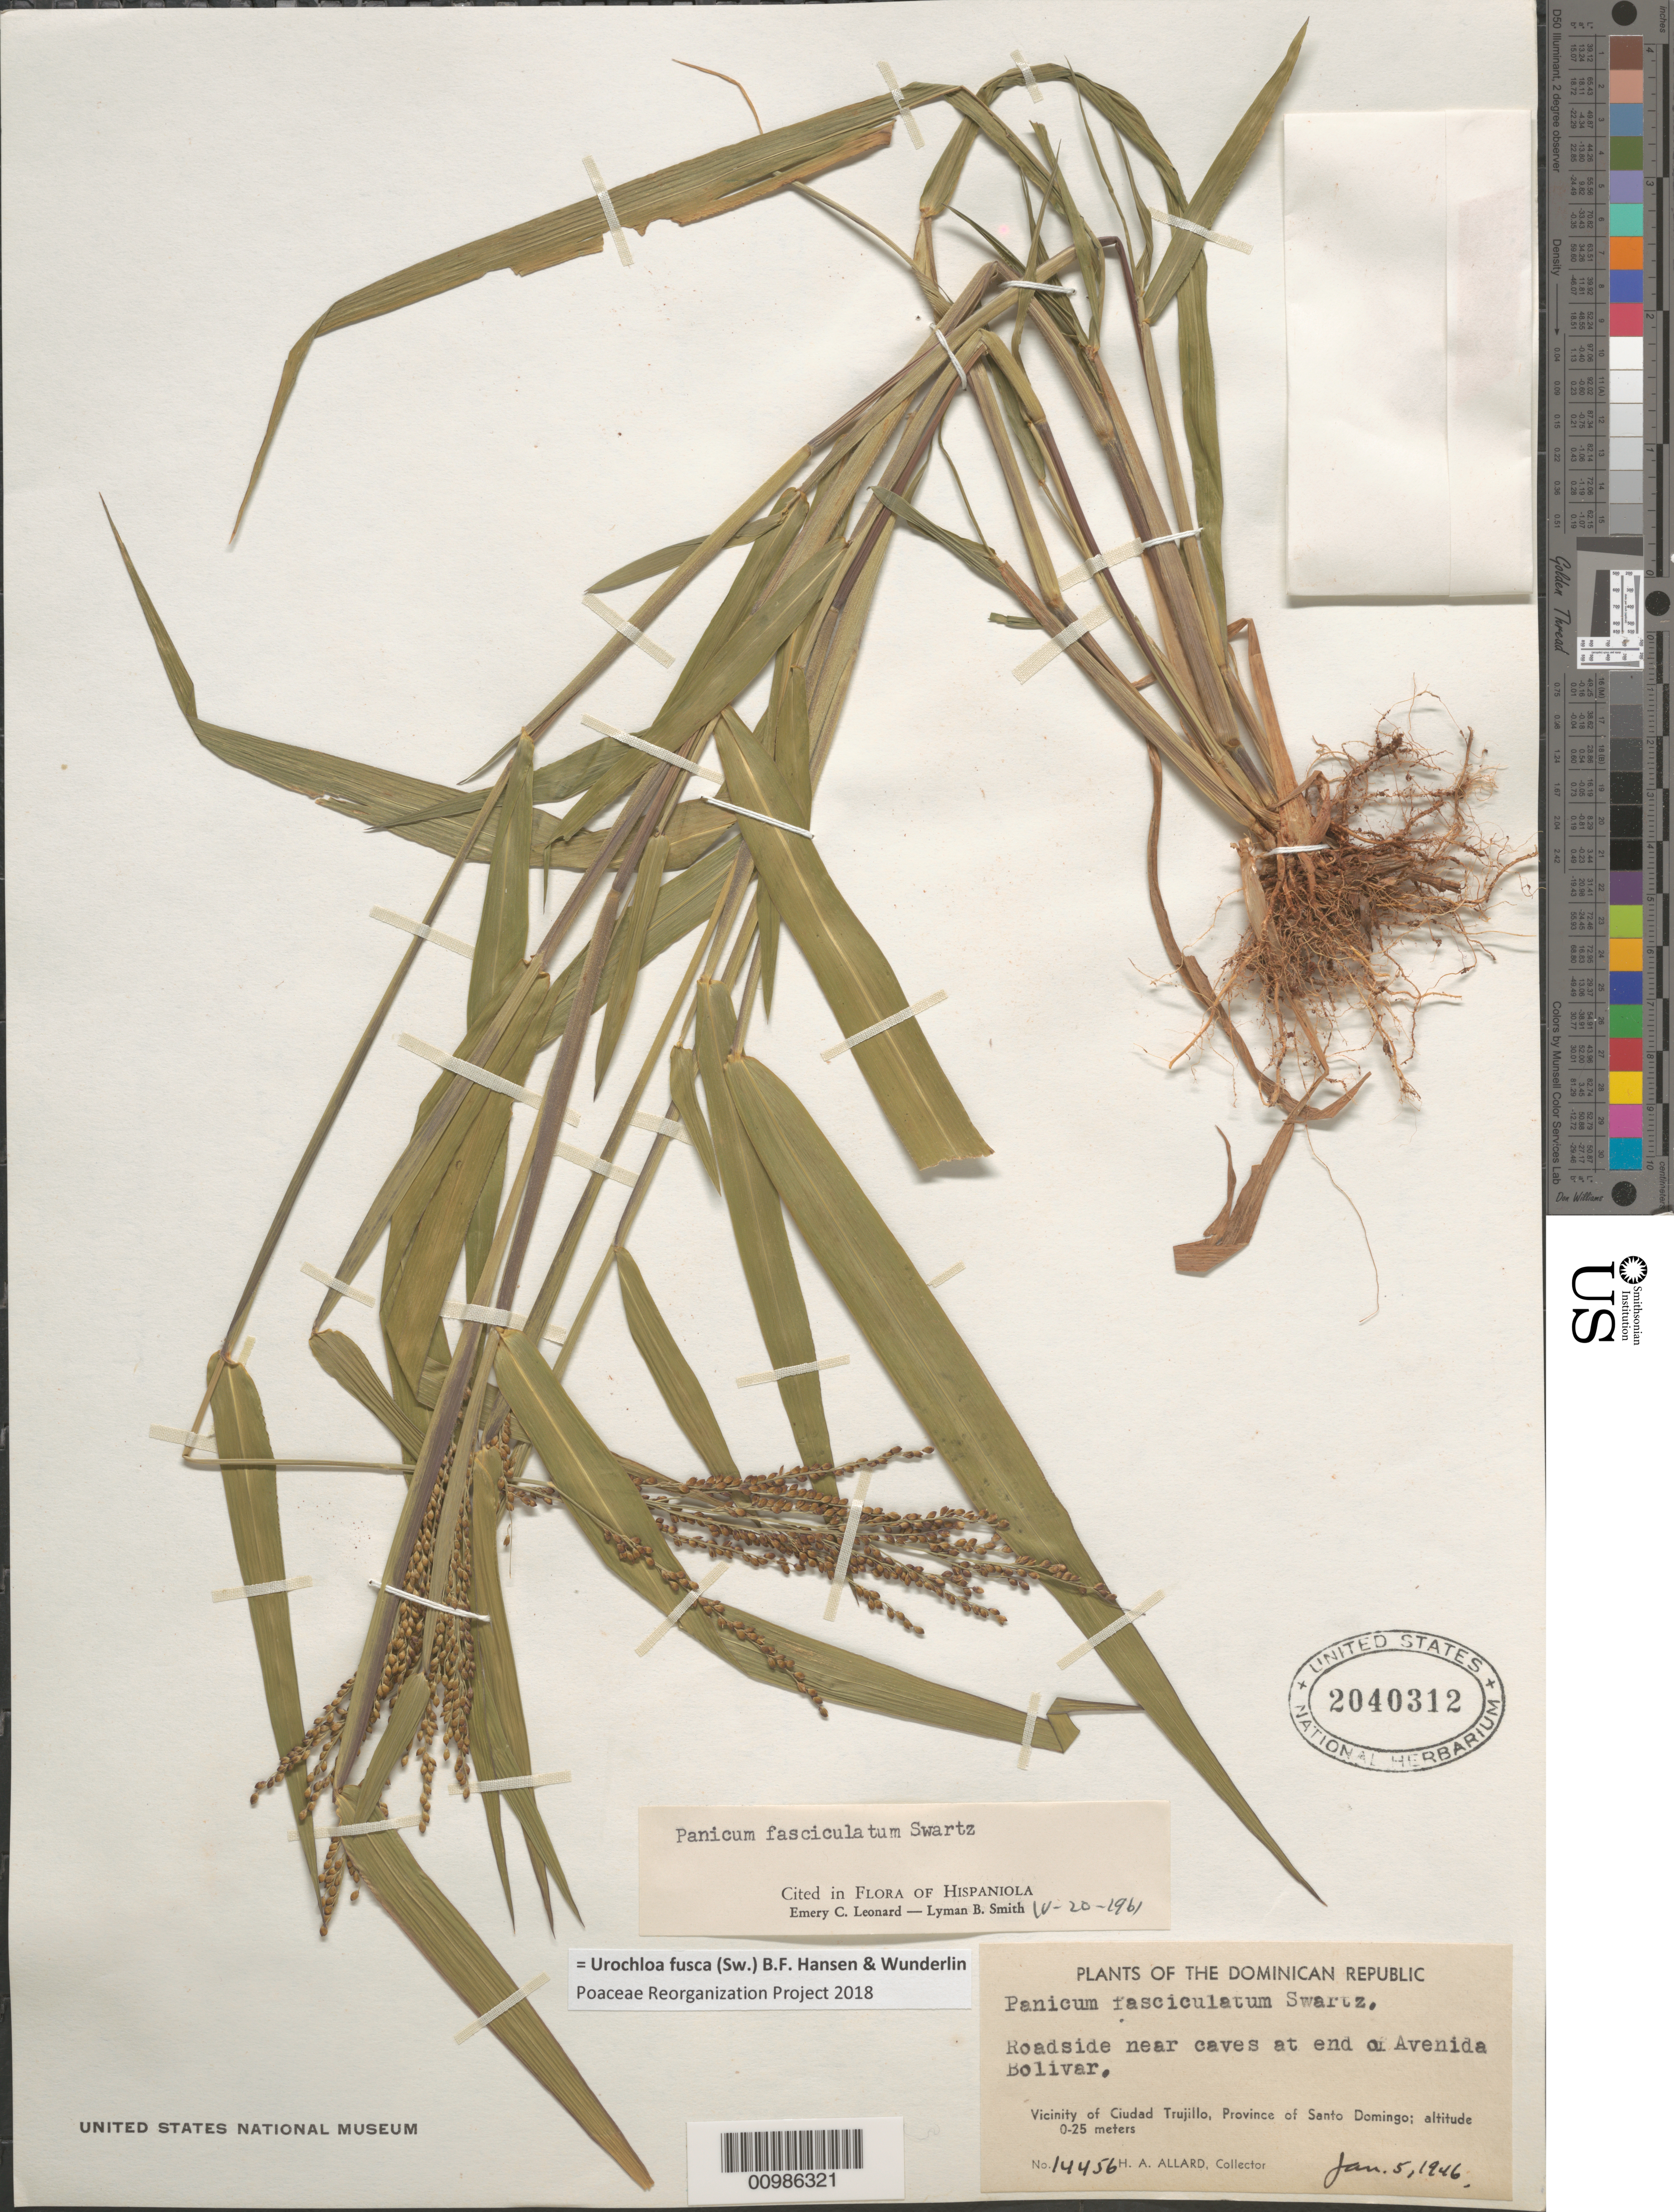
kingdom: Plantae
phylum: Tracheophyta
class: Liliopsida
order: Poales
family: Poaceae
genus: Brachiaria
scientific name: Brachiaria fasciculata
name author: (Sw.) Parodi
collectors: H. A. Allard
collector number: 14456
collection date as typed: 05 Jan 1946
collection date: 1946-01-05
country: Dominican Republic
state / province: Distrito Nacional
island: Hispaniola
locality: Vicinity of Santo Domingo, at end of Avenida Bolivar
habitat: roadside near caves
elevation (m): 0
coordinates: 0 N, 0 E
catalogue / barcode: US 2040312